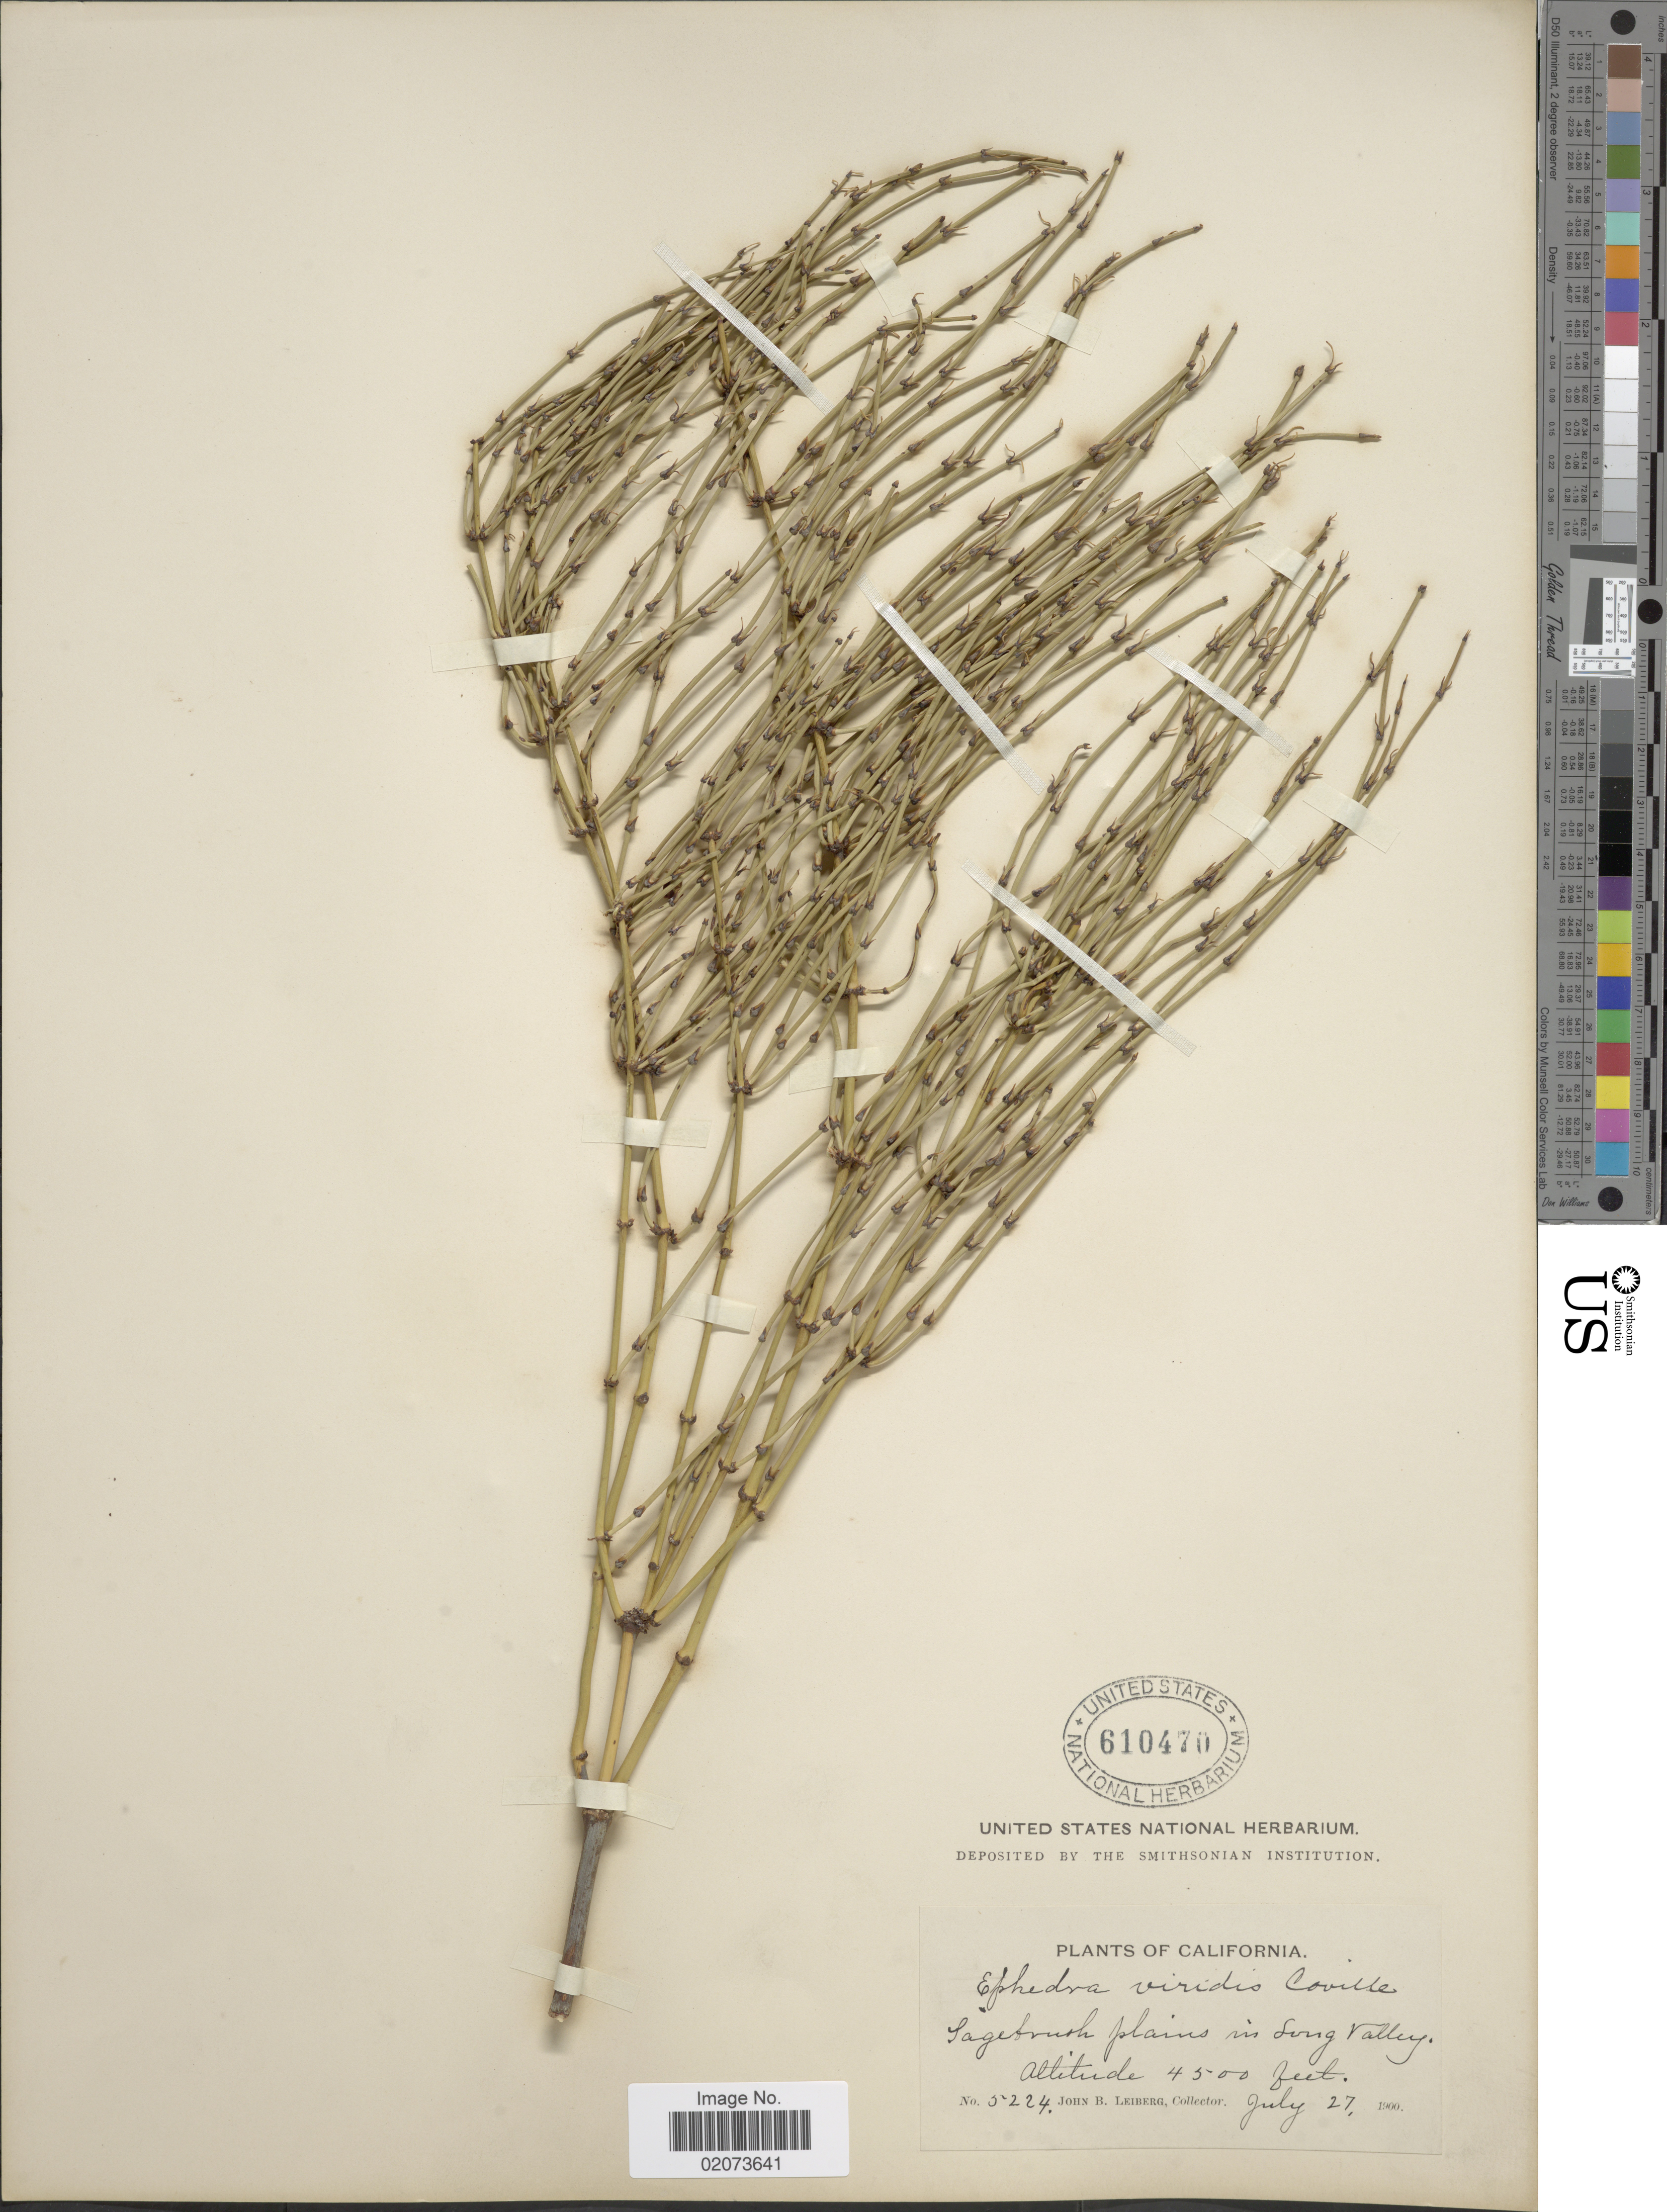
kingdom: Plantae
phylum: Tracheophyta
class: Gnetopsida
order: Ephedrales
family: Ephedraceae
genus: Ephedra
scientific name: Ephedra viridis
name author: Coville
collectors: J. Leiberg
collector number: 5224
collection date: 1900-07-27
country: United States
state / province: California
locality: Sagebrush plains in Long Valley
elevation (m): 1372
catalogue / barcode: US 610470